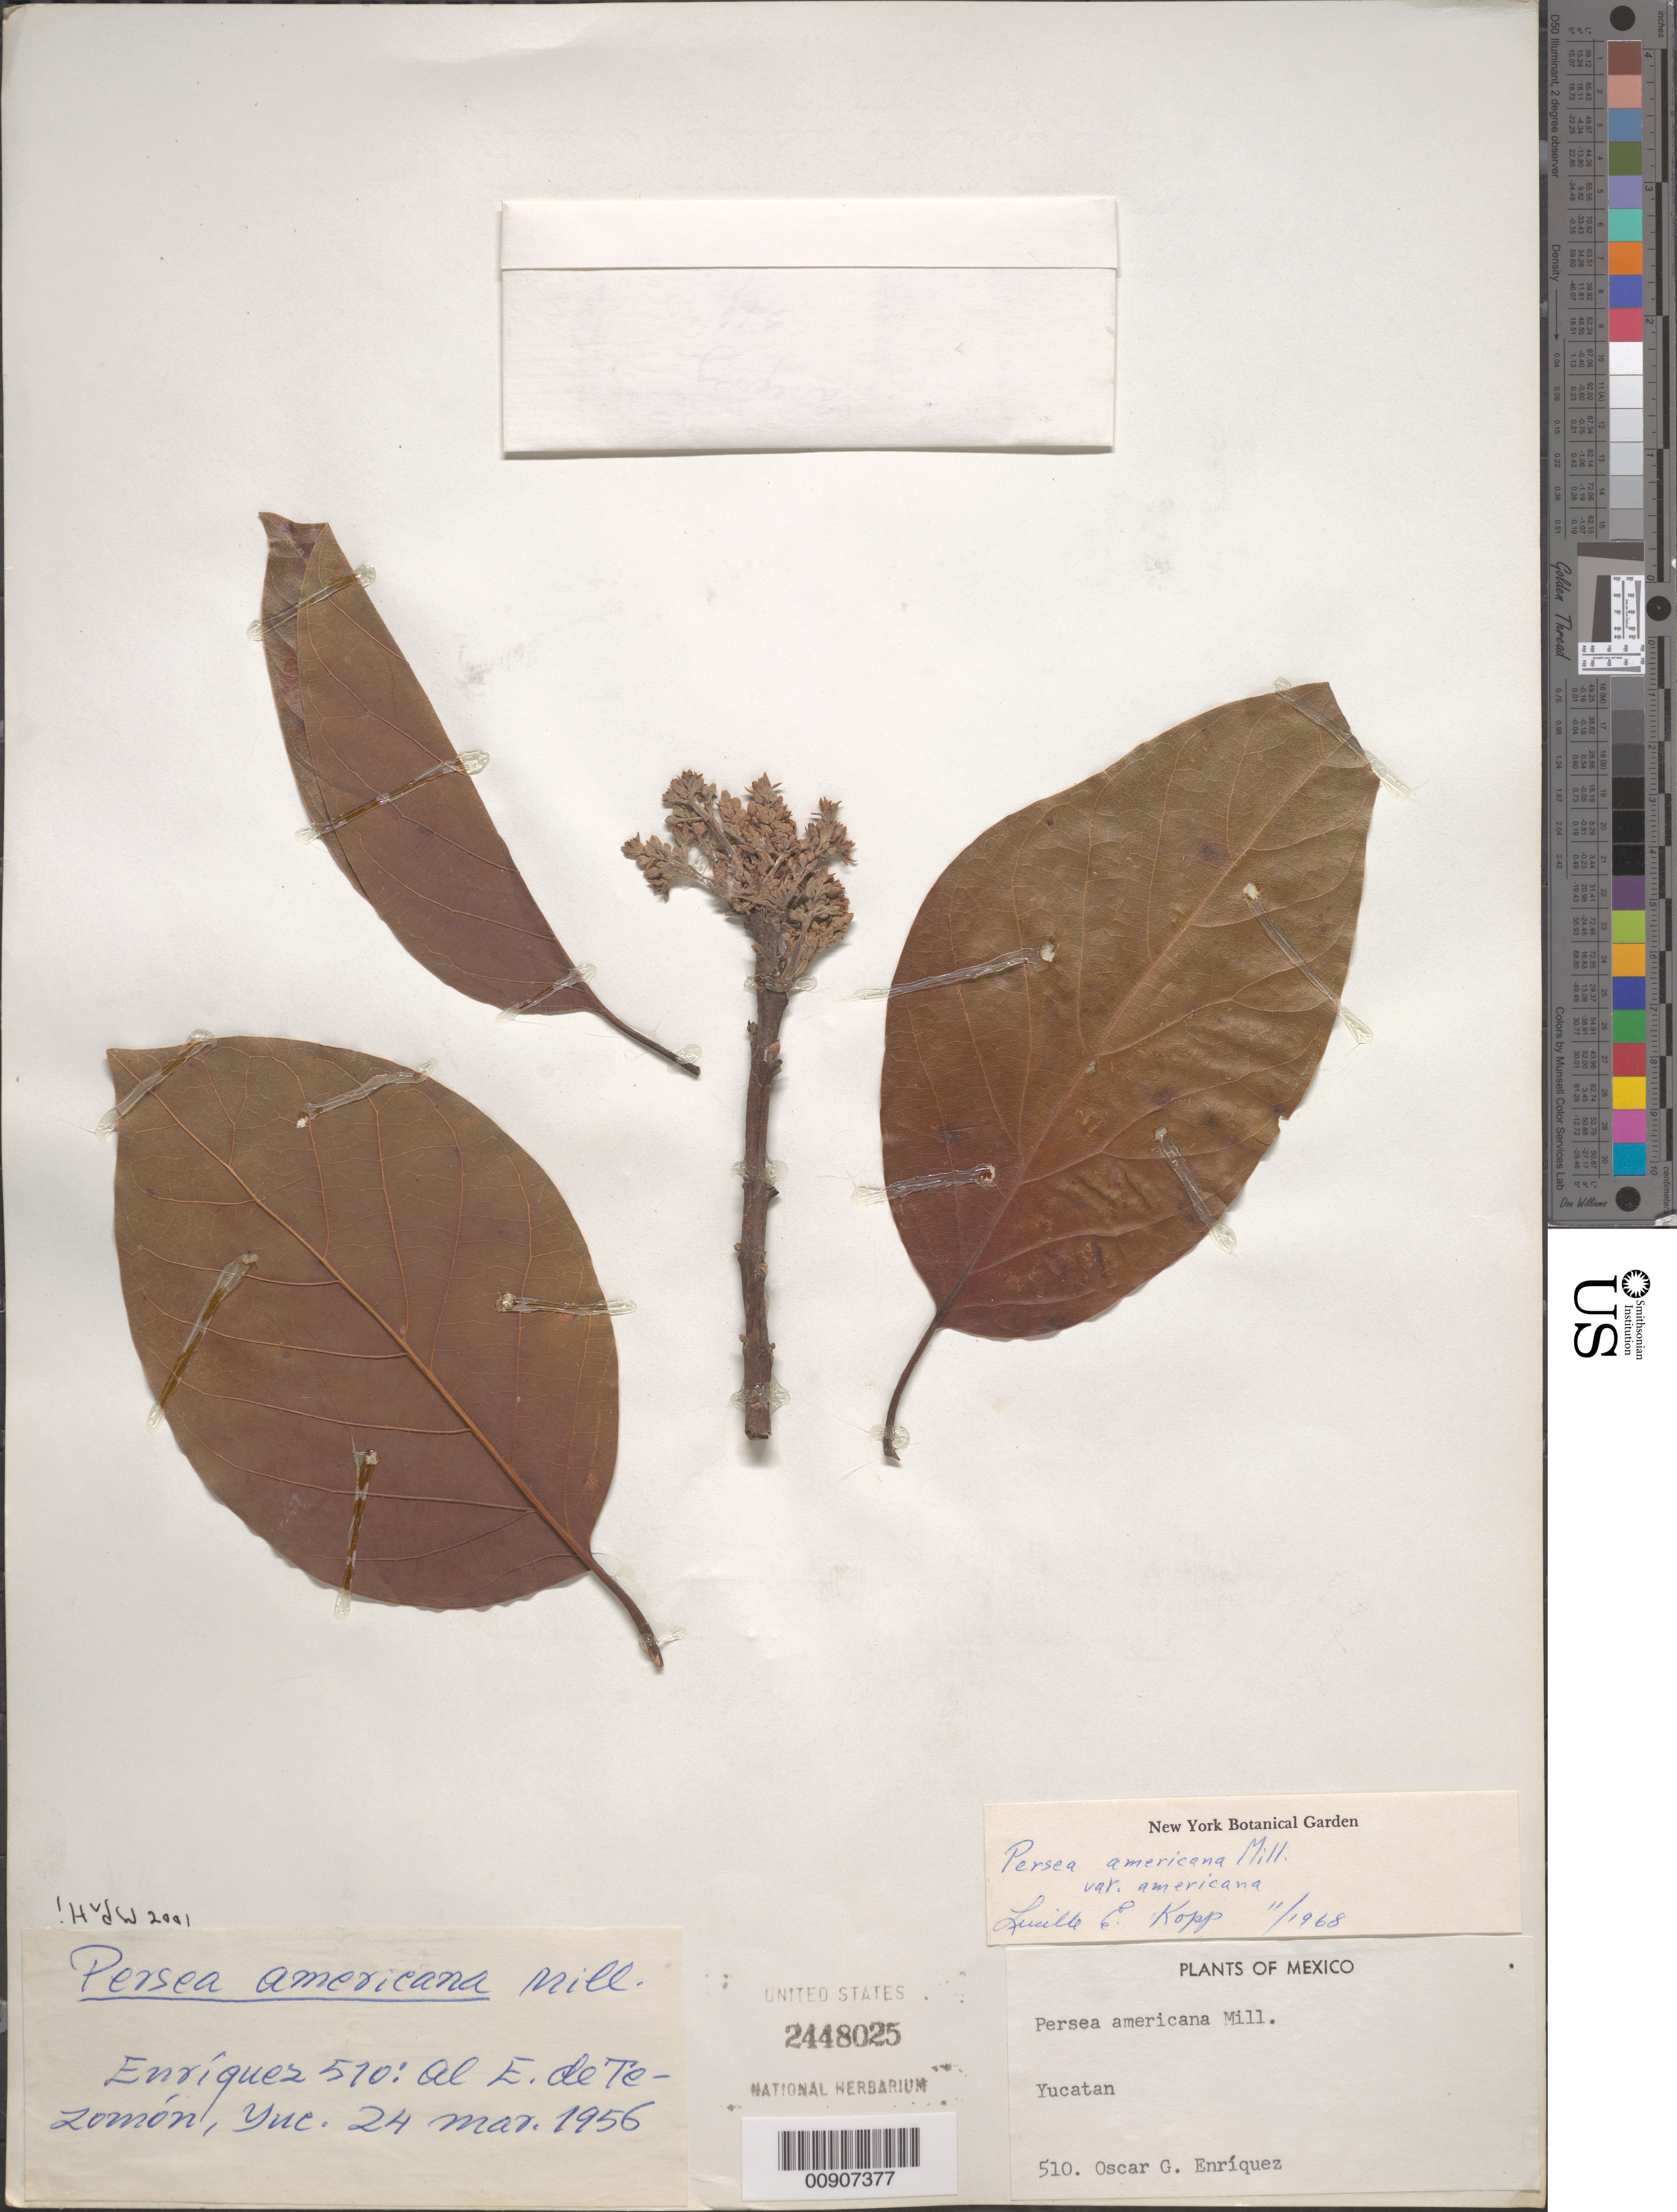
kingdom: Plantae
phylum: Tracheophyta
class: Magnoliopsida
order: Laurales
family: Lauraceae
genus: Persea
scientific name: Persea americana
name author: Mill.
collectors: O. Enriquez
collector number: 510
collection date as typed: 24 Mar 1956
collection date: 1956-03-24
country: Mexico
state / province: Yucatán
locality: Al E. de Tezomón, Yucatán.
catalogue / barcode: US 2448025